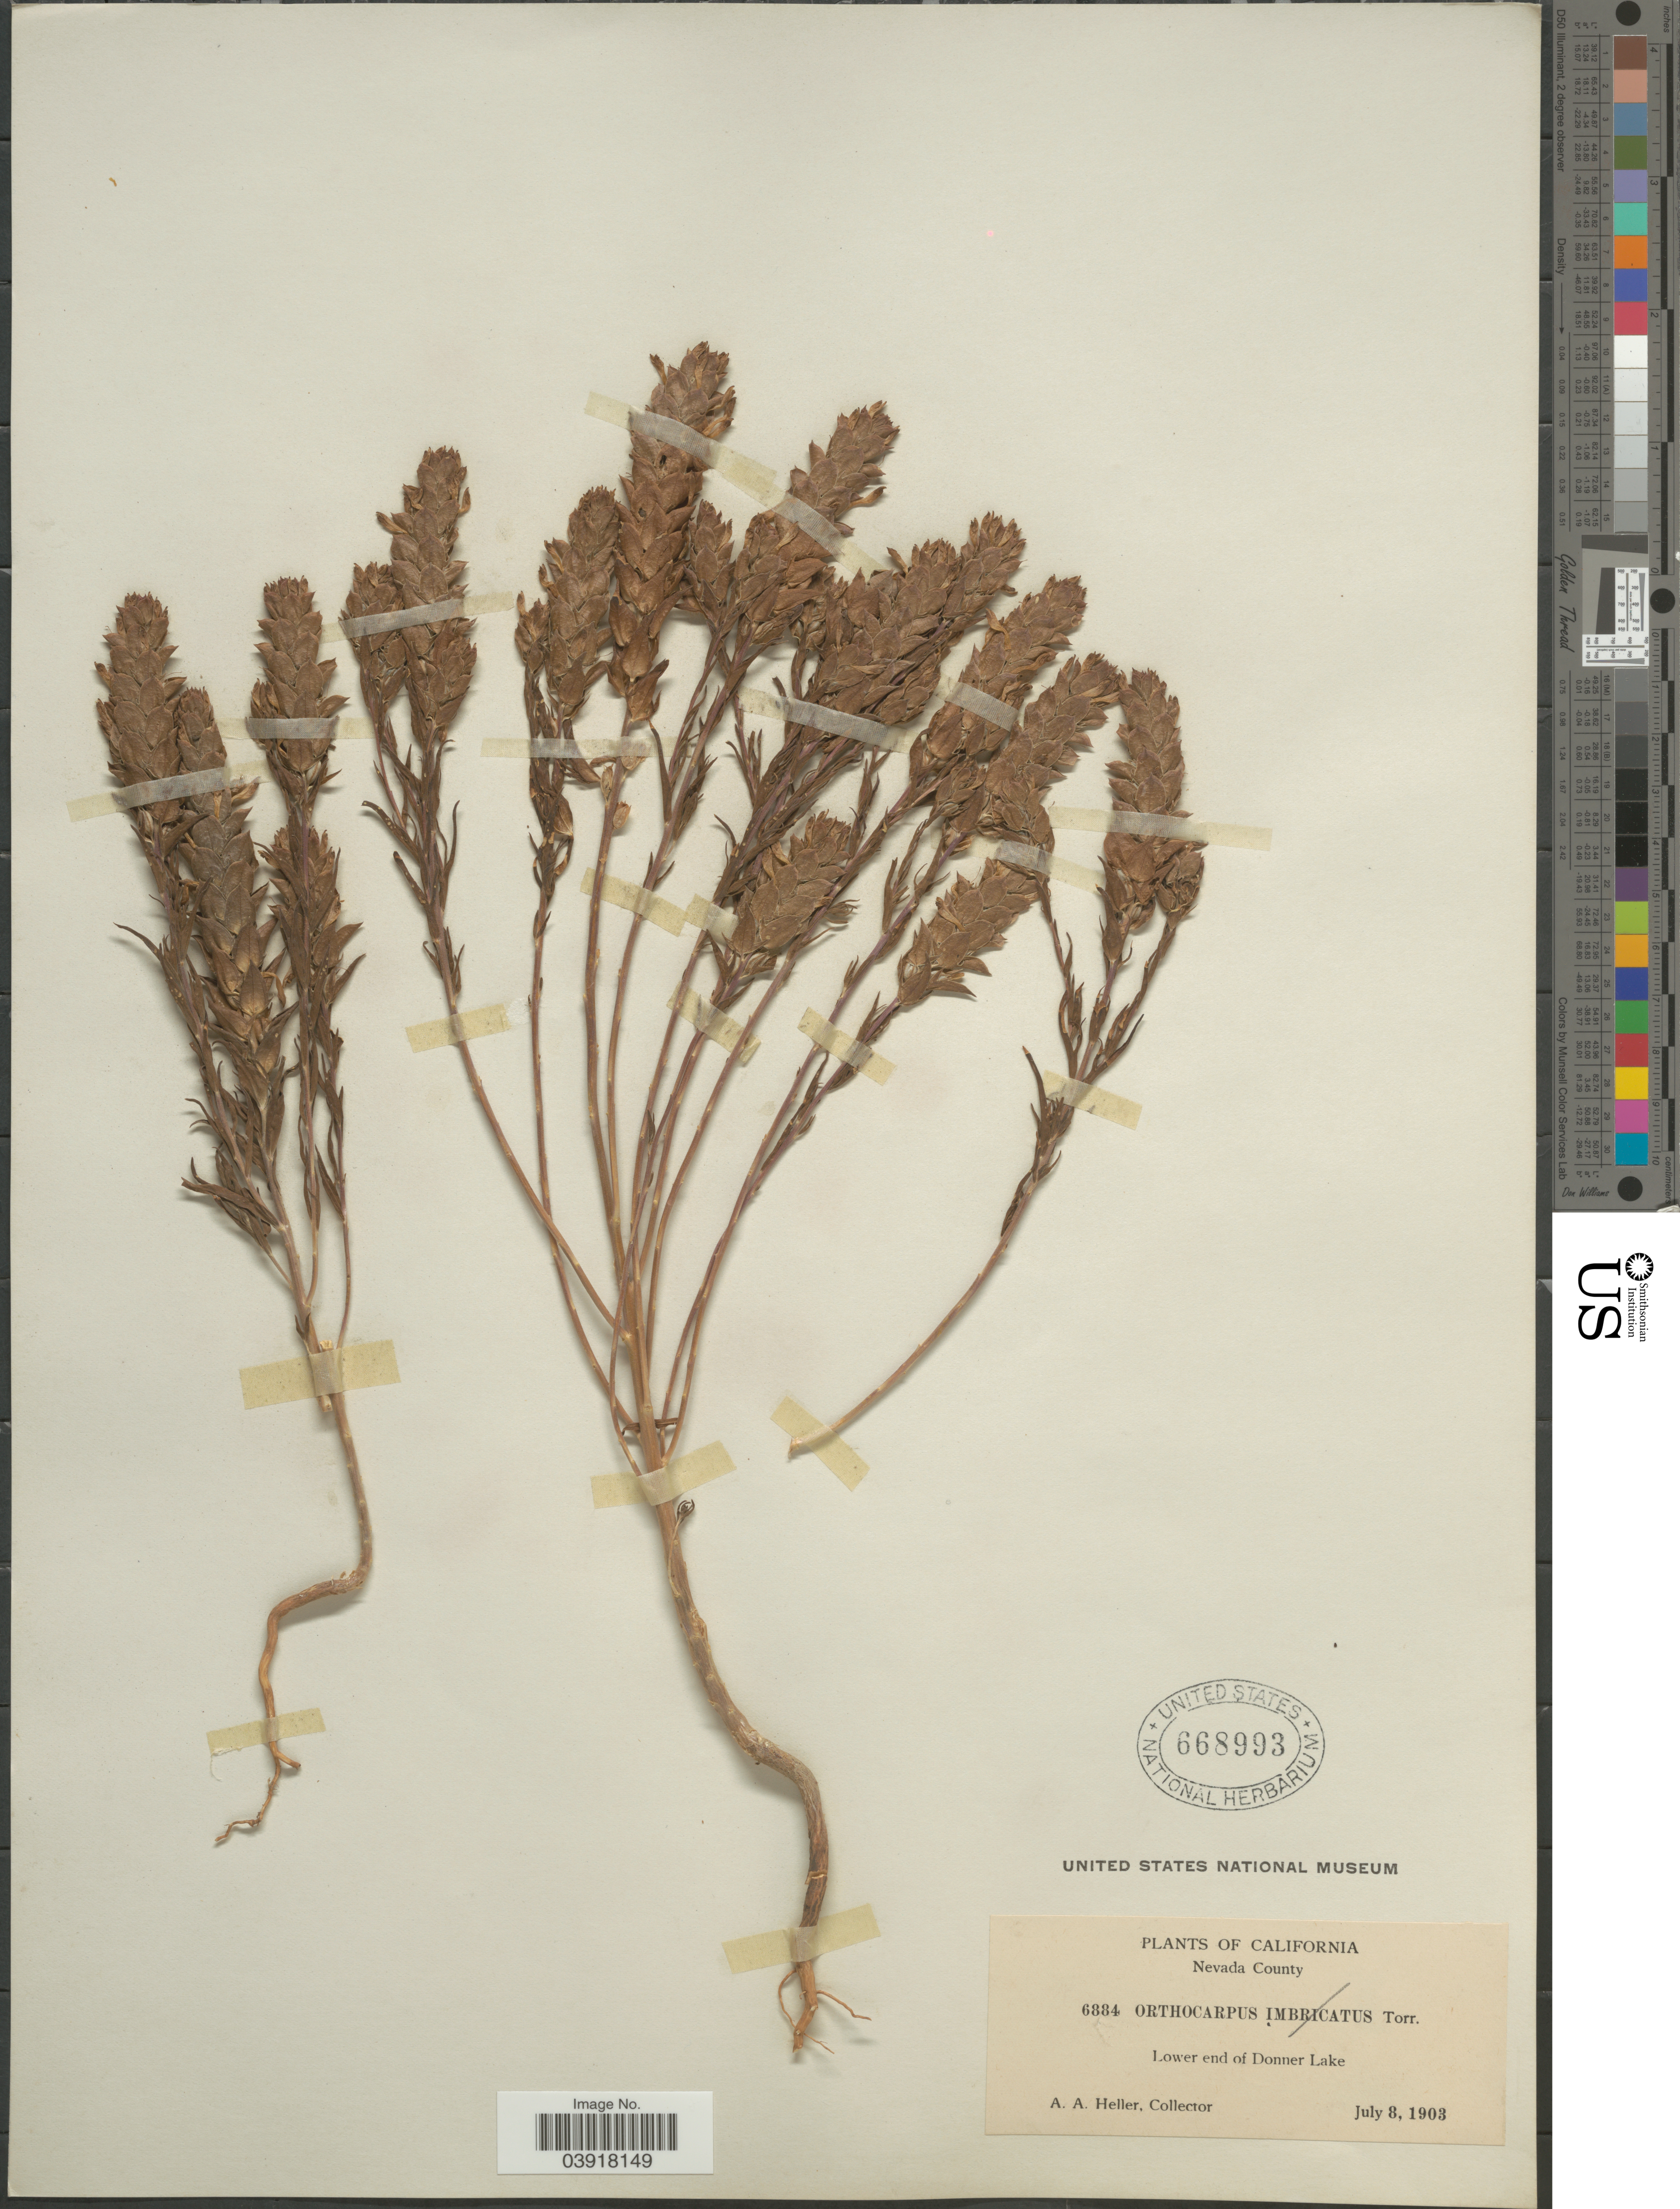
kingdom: Plantae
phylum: Tracheophyta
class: Magnoliopsida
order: Lamiales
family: Orobanchaceae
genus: Orthocarpus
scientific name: Orthocarpus sp.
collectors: A. A. Heller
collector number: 6884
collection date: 1903-07-08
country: United States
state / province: California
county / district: Nevada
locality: Nevada County. Lower end of Donner Lake.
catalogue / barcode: US 668993